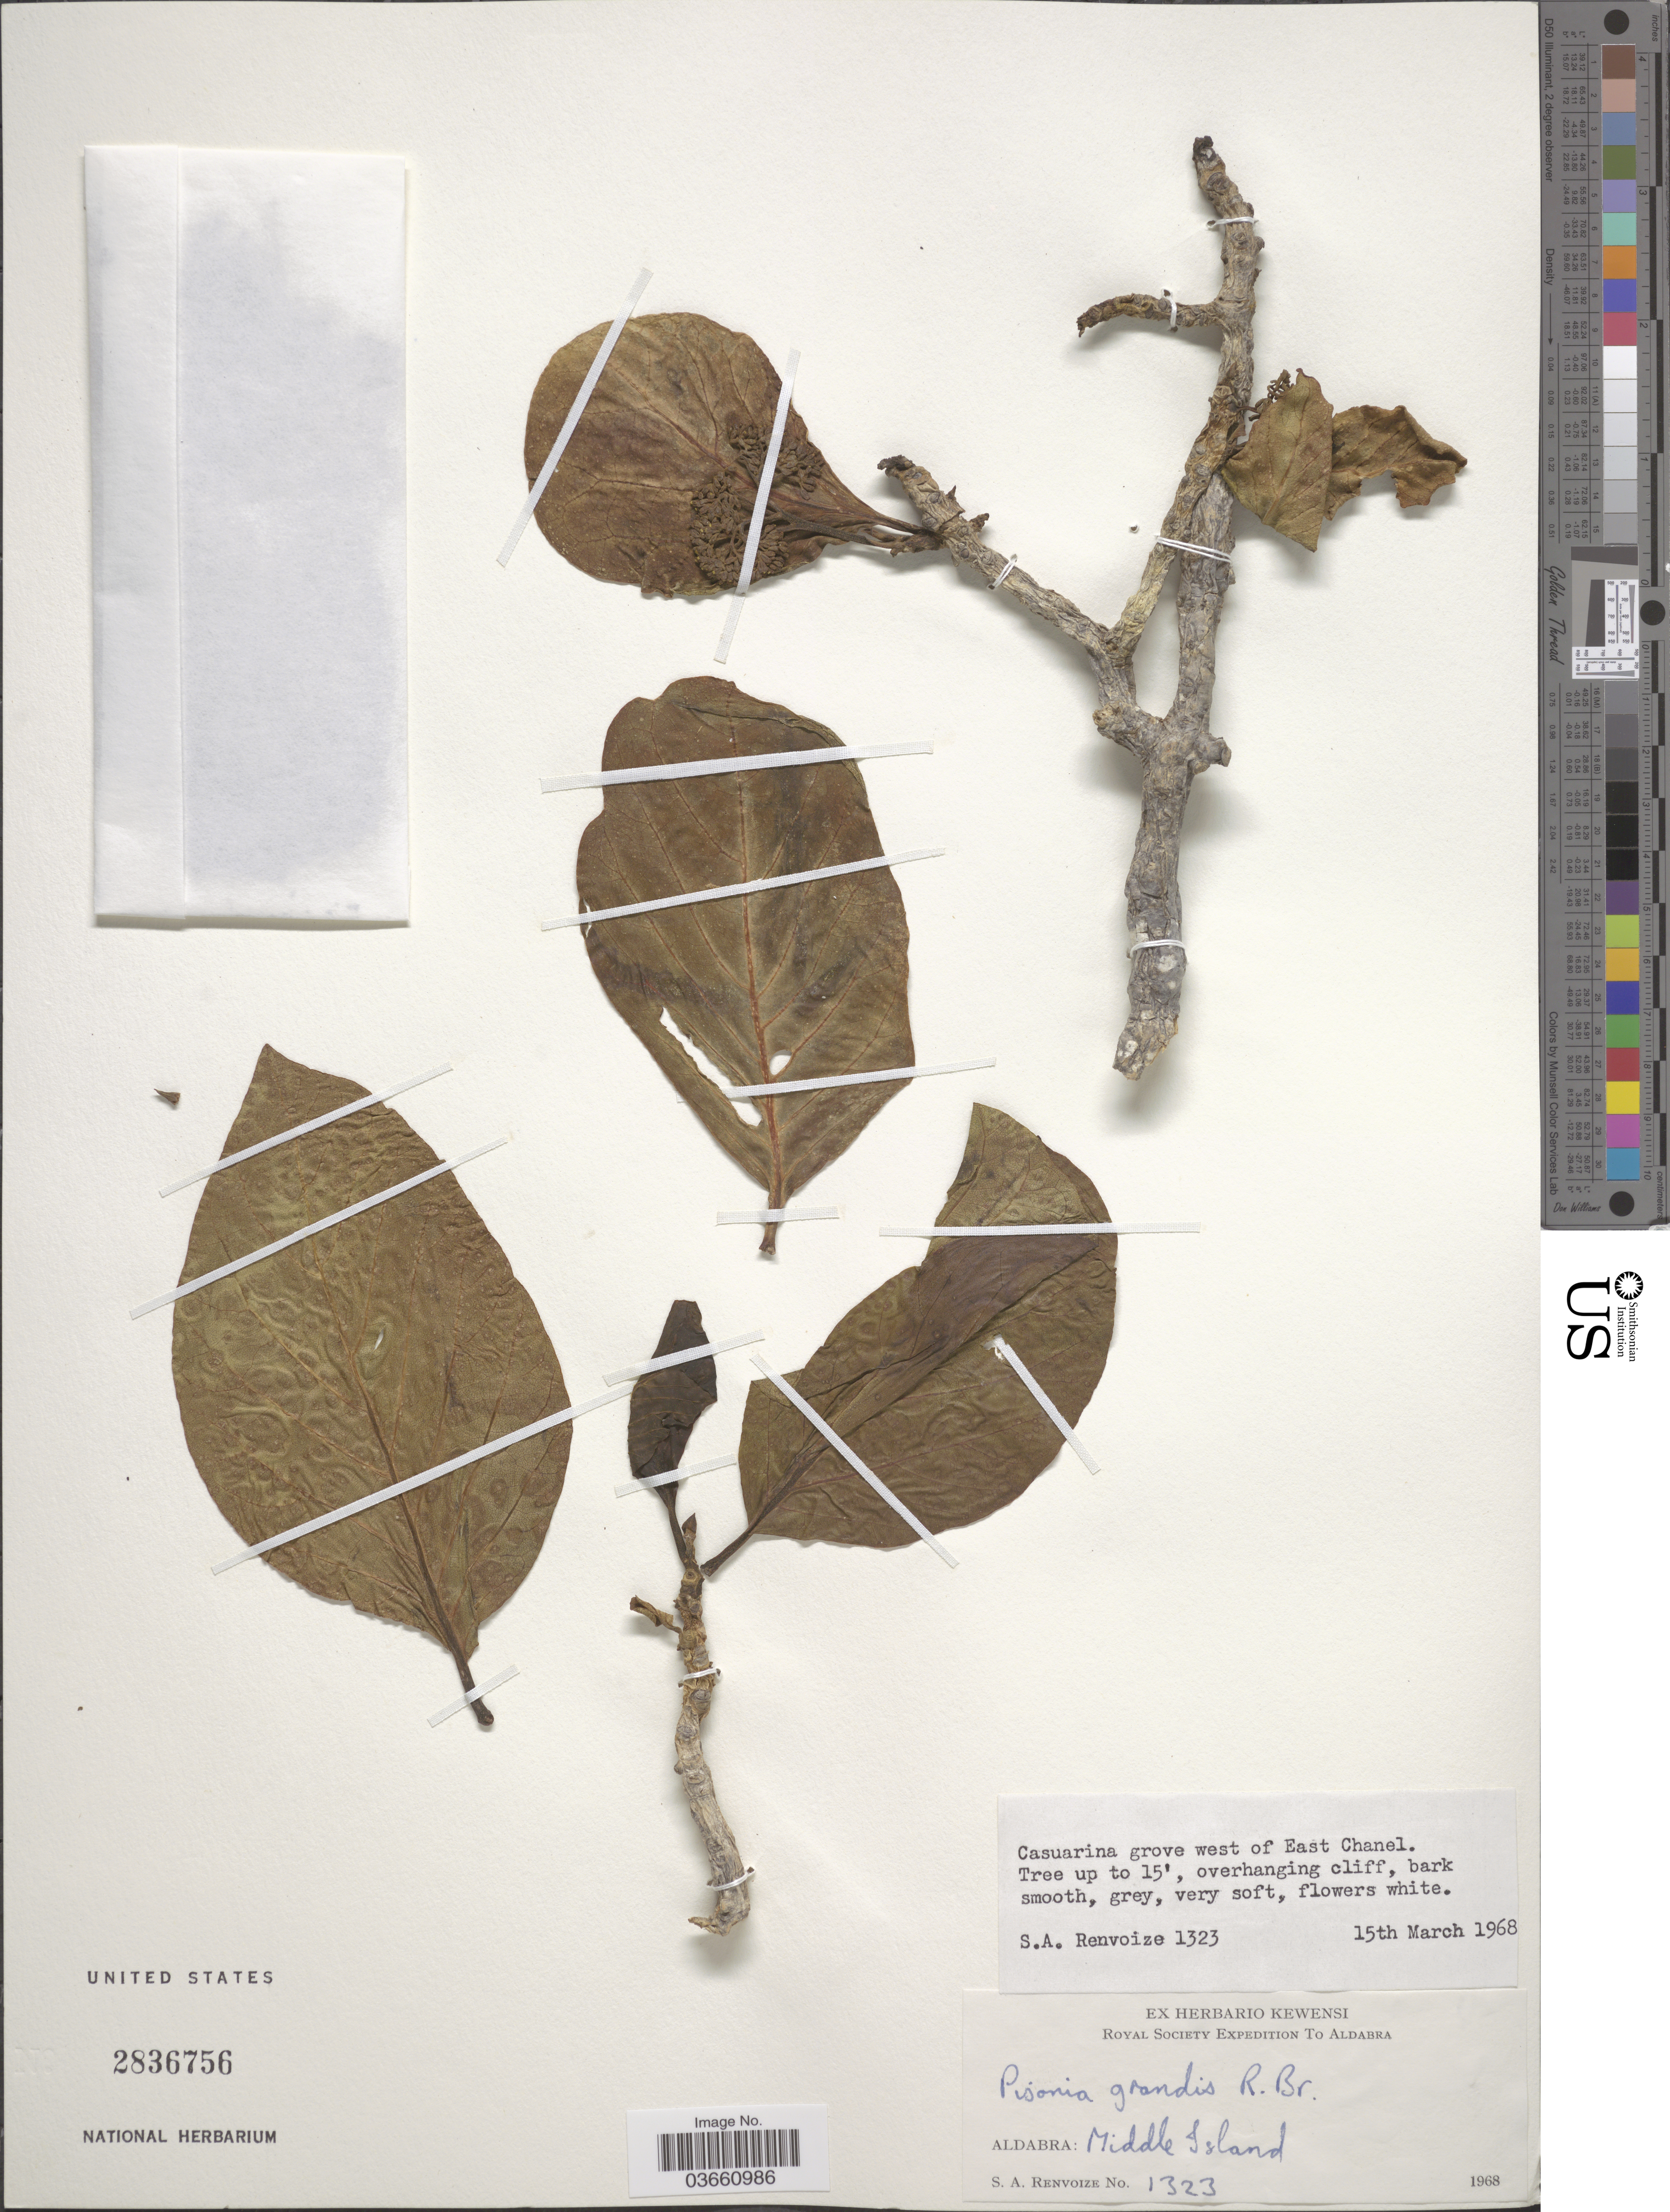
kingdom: Plantae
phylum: Tracheophyta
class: Magnoliopsida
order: Caryophyllales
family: Nyctaginaceae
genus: Pisonia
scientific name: Pisonia grandis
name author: R. Br.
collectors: S. A. Renvoize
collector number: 1323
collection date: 1968-03-15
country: Seychelles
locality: Aldabra. Grove west of East Chanel. Middle Island.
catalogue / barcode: US 2836756